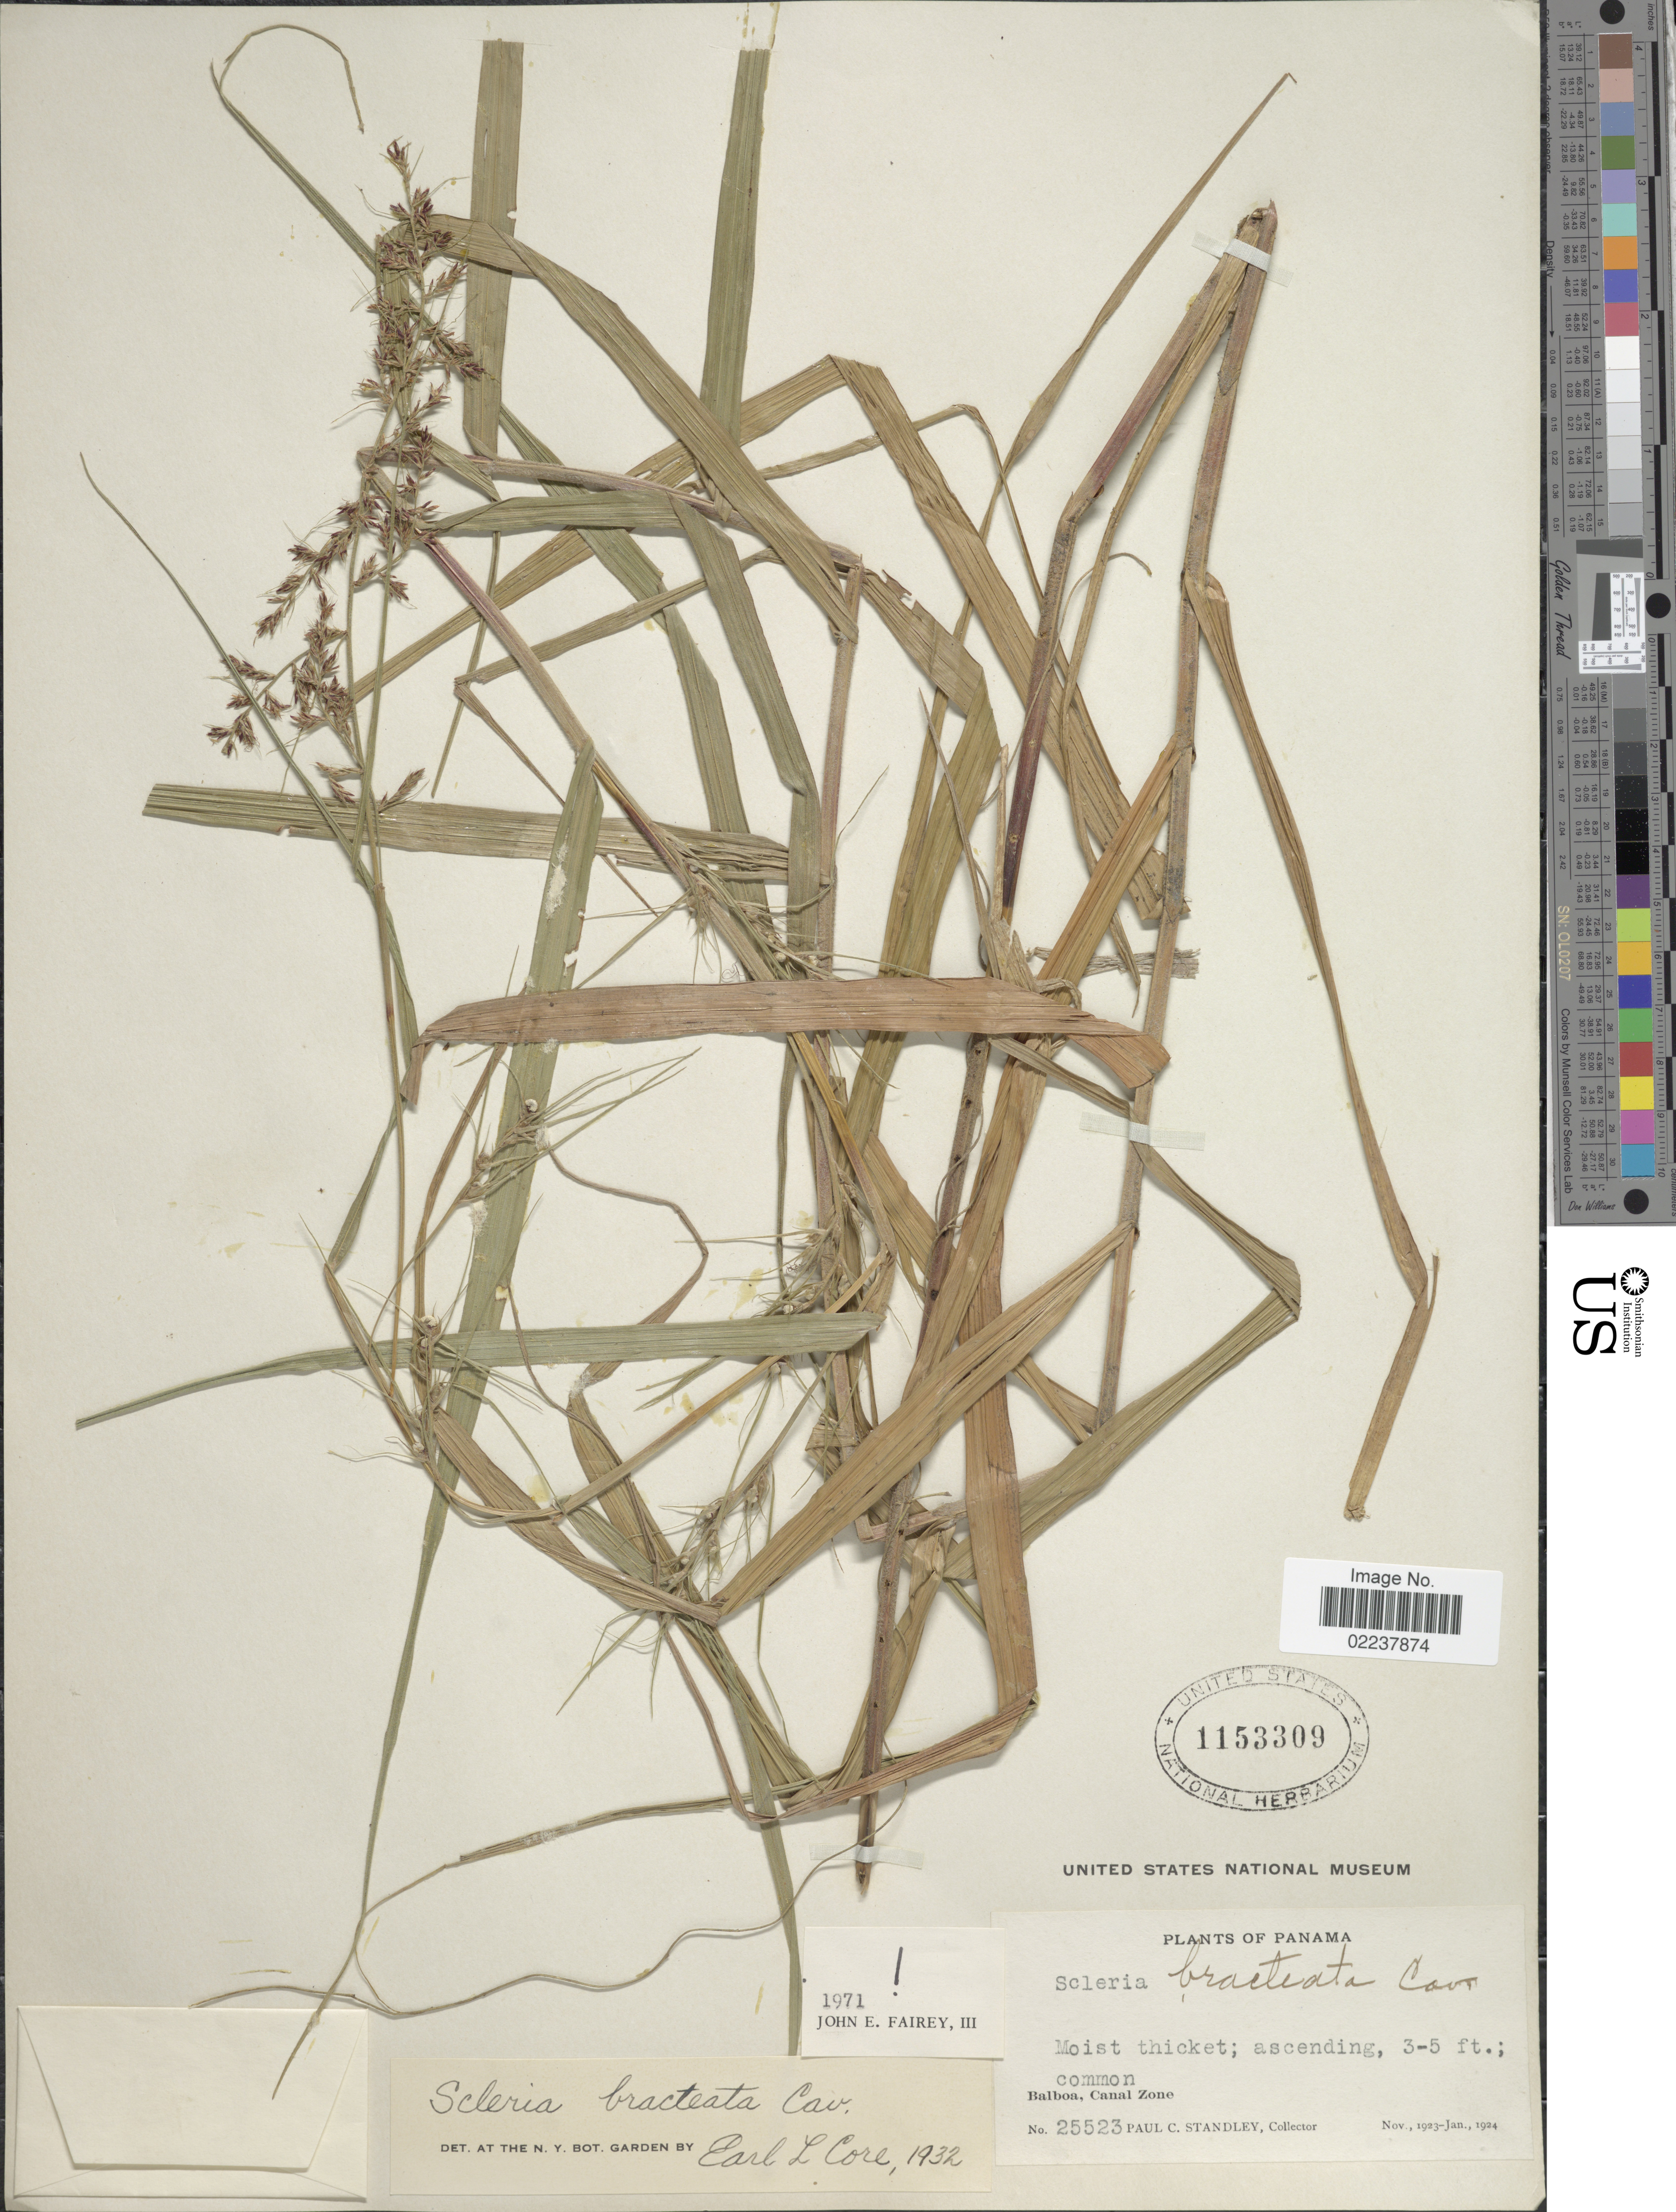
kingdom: Plantae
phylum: Tracheophyta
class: Liliopsida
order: Poales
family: Cyperaceae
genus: Scleria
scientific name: Scleria bracteata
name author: Cav.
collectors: P. C. Standley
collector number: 25523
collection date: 1923-11/1924-01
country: Panama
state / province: Colón / Panamá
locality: Balboa, Canal Zone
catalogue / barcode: US 1153309